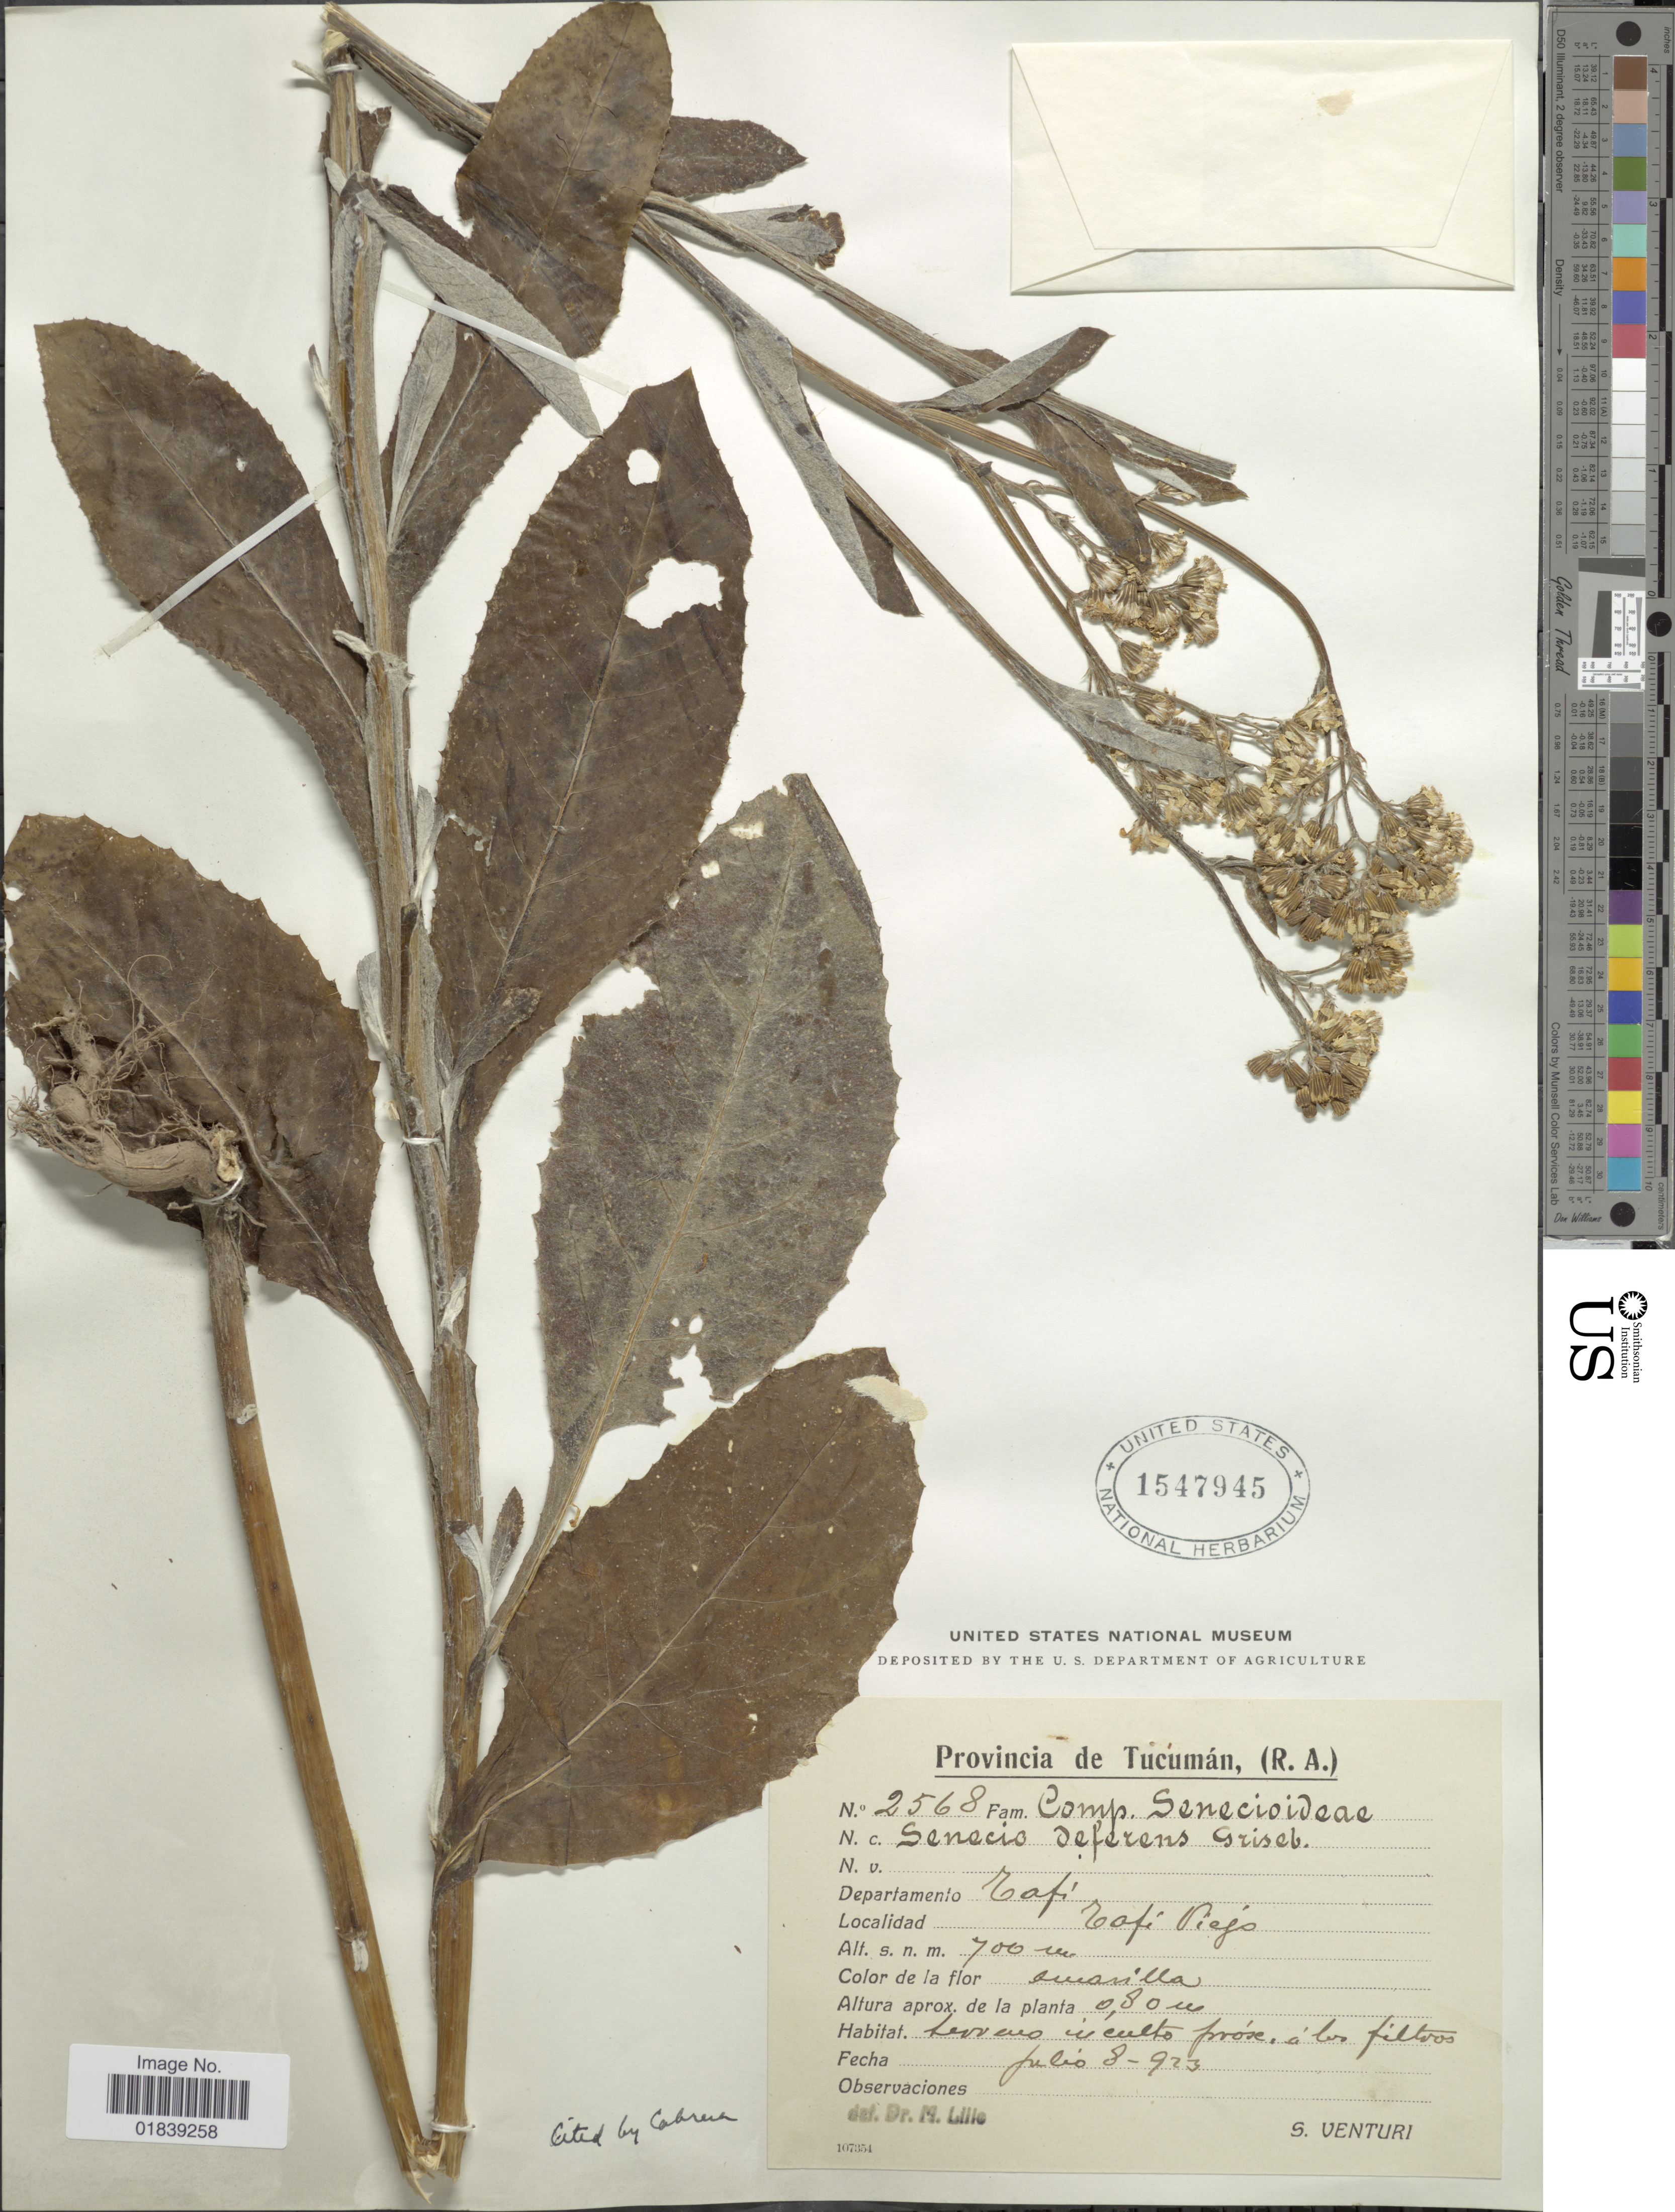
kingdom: Plantae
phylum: Tracheophyta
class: Magnoliopsida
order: Asterales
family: Asteraceae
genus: Senecio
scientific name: Senecio deferens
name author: Griseb.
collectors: S. Venturi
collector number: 2568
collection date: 1923-07-08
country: Argentina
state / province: Tucuman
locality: Departamento Tafi, Tafo Viejo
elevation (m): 700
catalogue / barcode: US 1547945